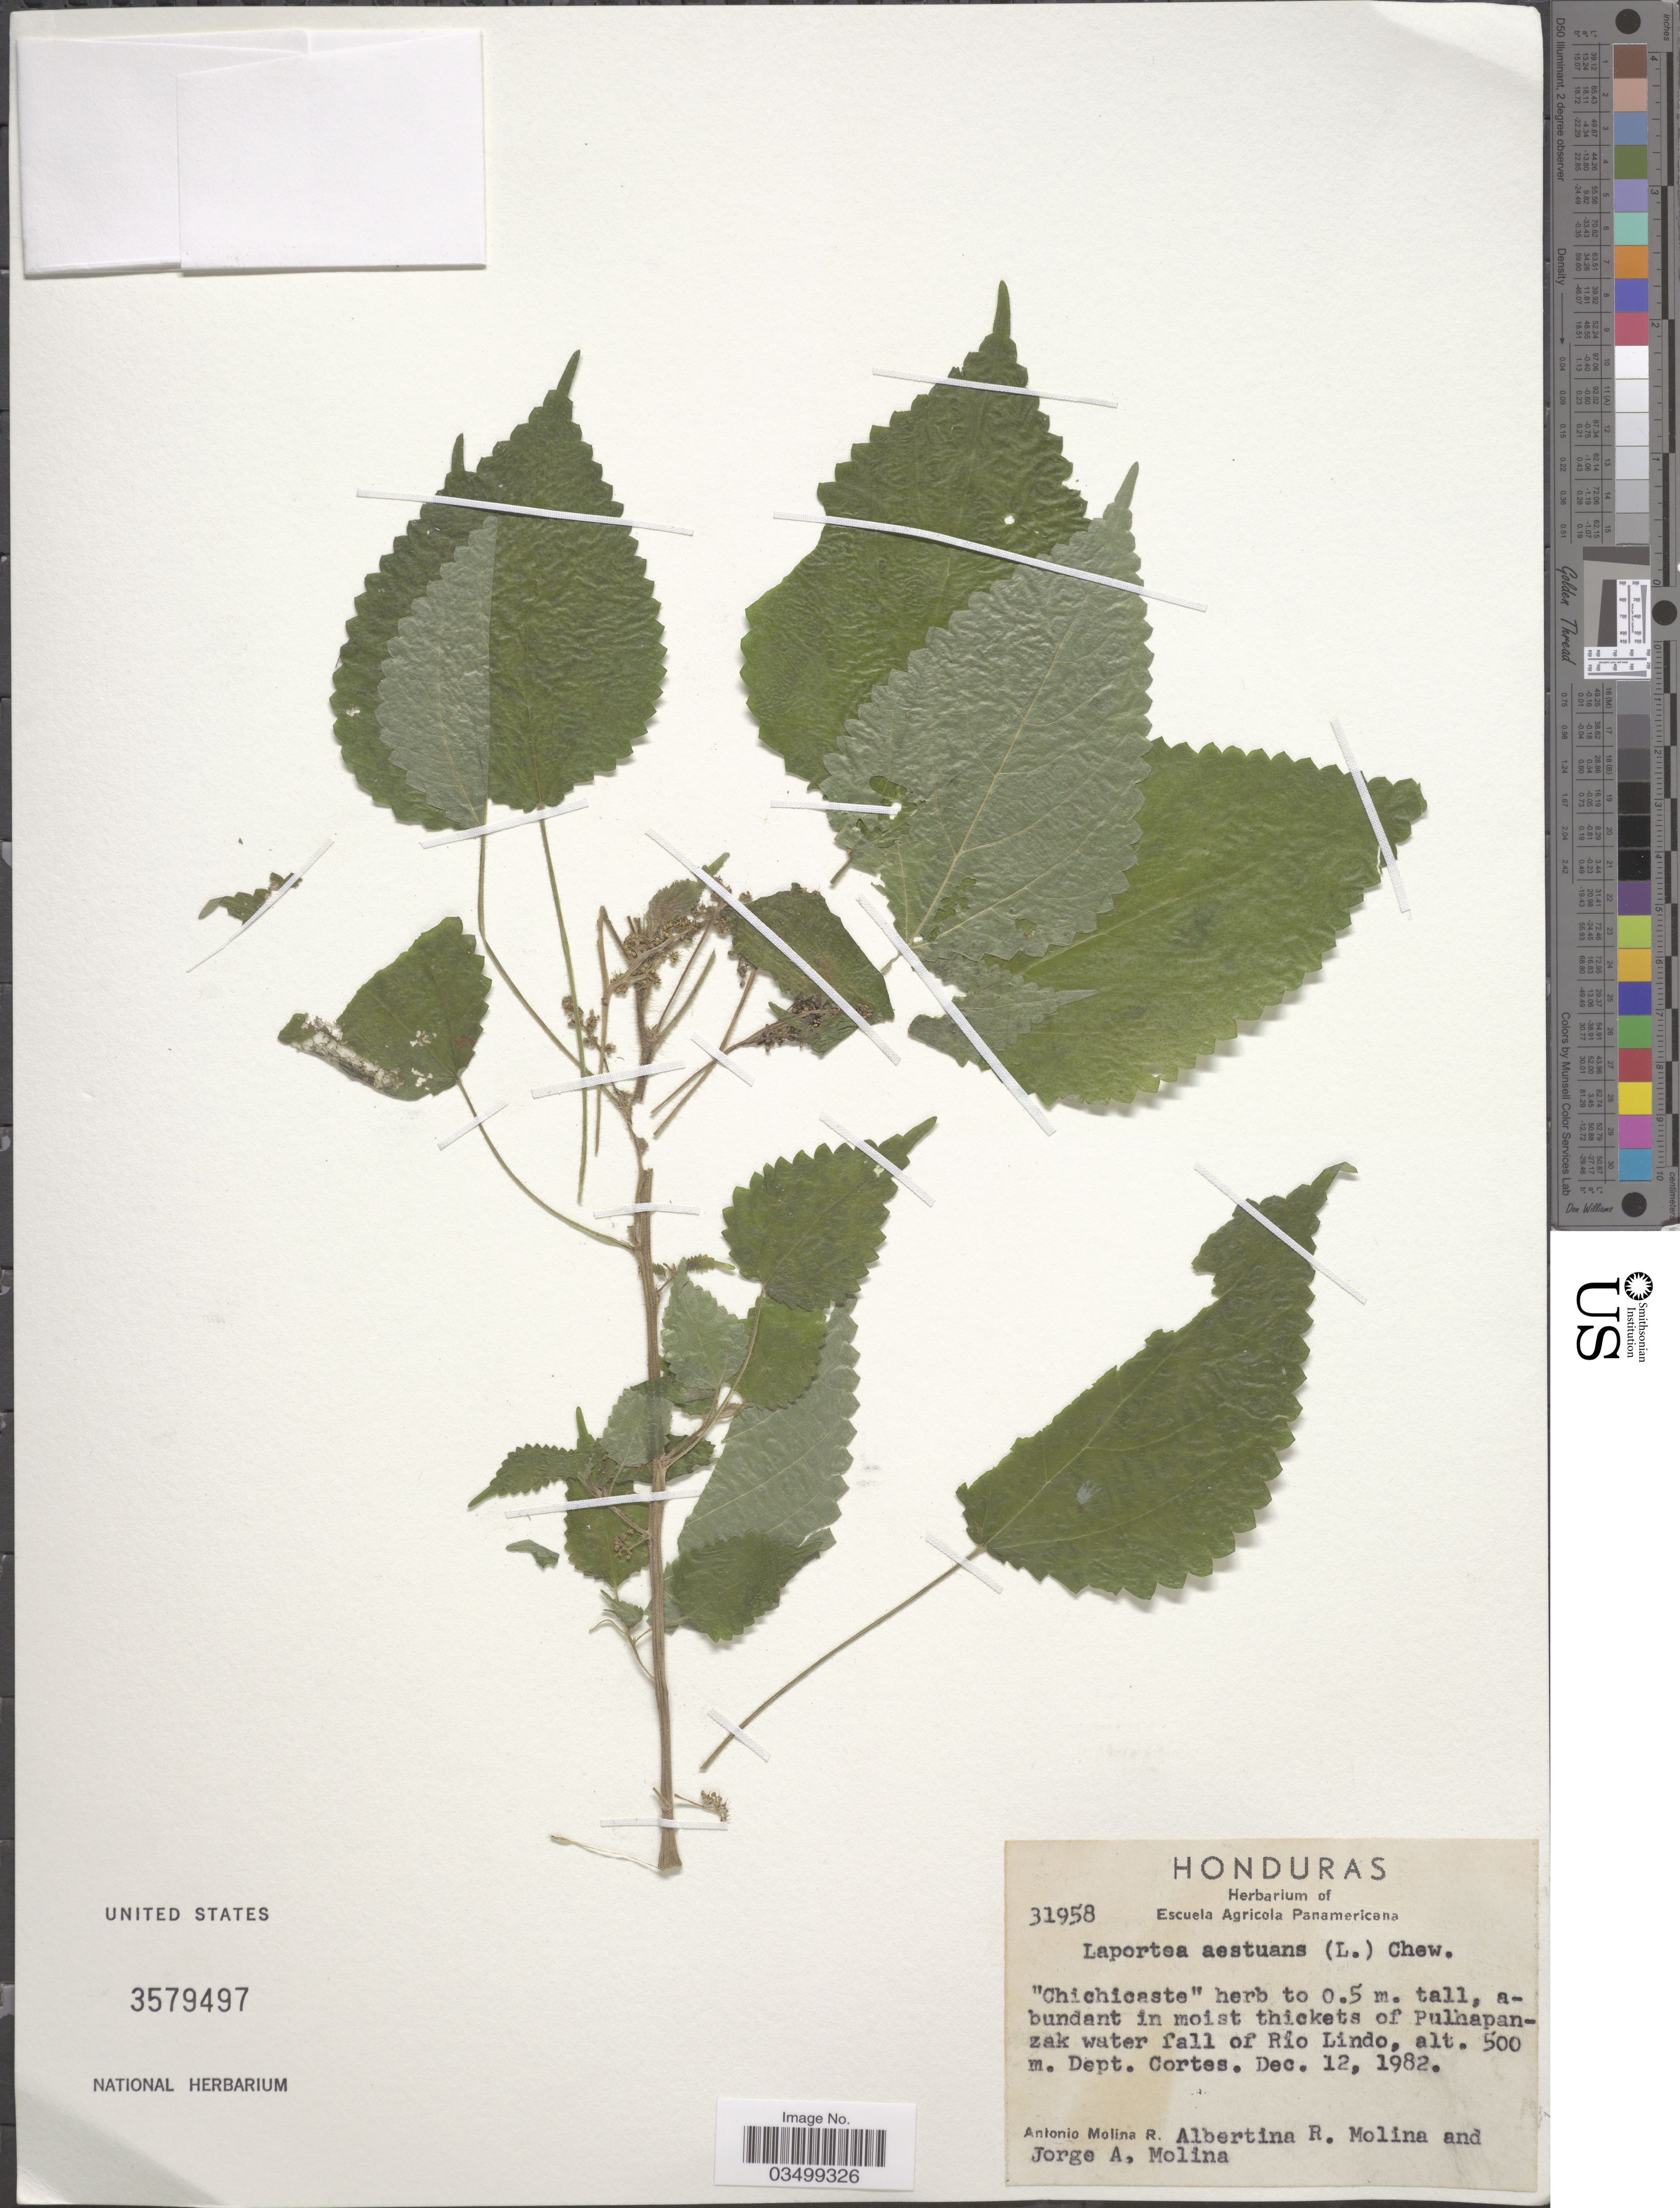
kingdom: Plantae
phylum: Tracheophyta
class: Magnoliopsida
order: Rosales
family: Urticaceae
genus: Laportea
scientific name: Laportea aestuans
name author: (L.) Chew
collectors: A. Molina R., A. R. Molina & J. Araque Molina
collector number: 31958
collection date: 1982-12-12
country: Honduras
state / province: Cortes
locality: Pulhapanzak water fall of Rio Lindo, Dept. Cortes.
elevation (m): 500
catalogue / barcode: US 3579497